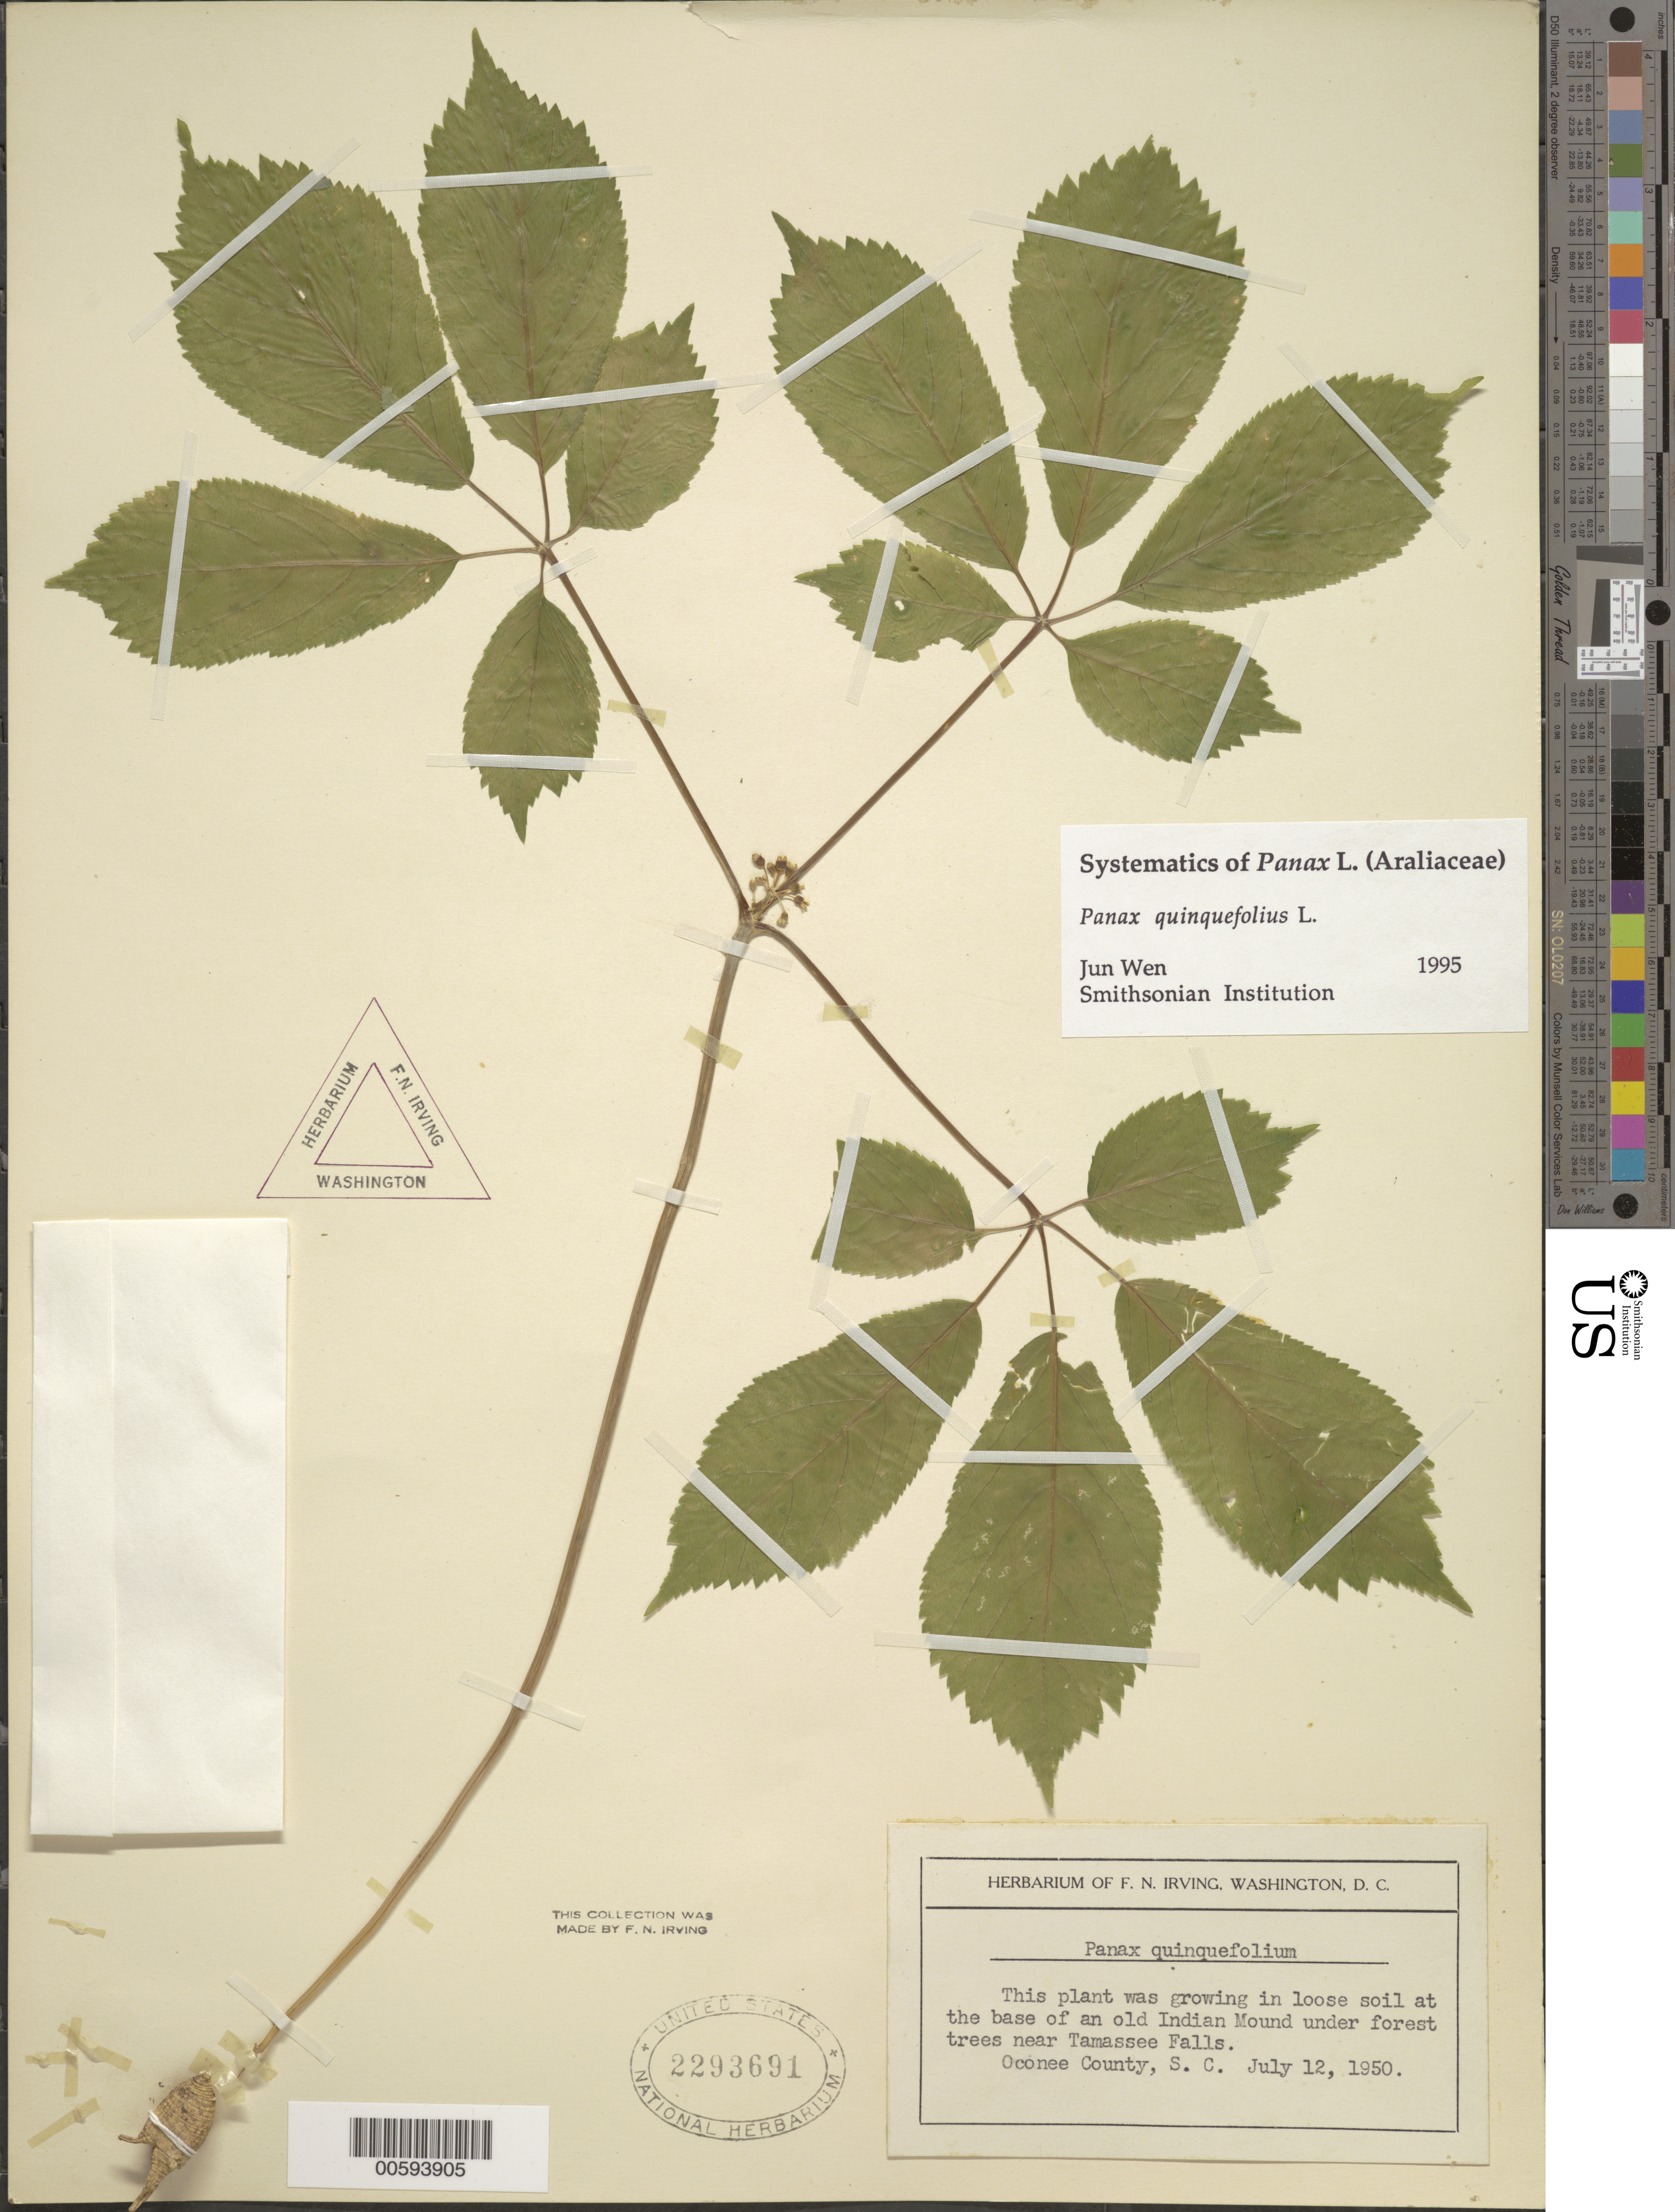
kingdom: Plantae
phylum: Tracheophyta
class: Magnoliopsida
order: Apiales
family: Araliaceae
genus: Panax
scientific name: Panax quinquefolius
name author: L.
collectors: F. Irving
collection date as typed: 12 Jul 1950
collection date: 1950-07-12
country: United States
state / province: South Carolina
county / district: Oconee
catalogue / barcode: US 2293691